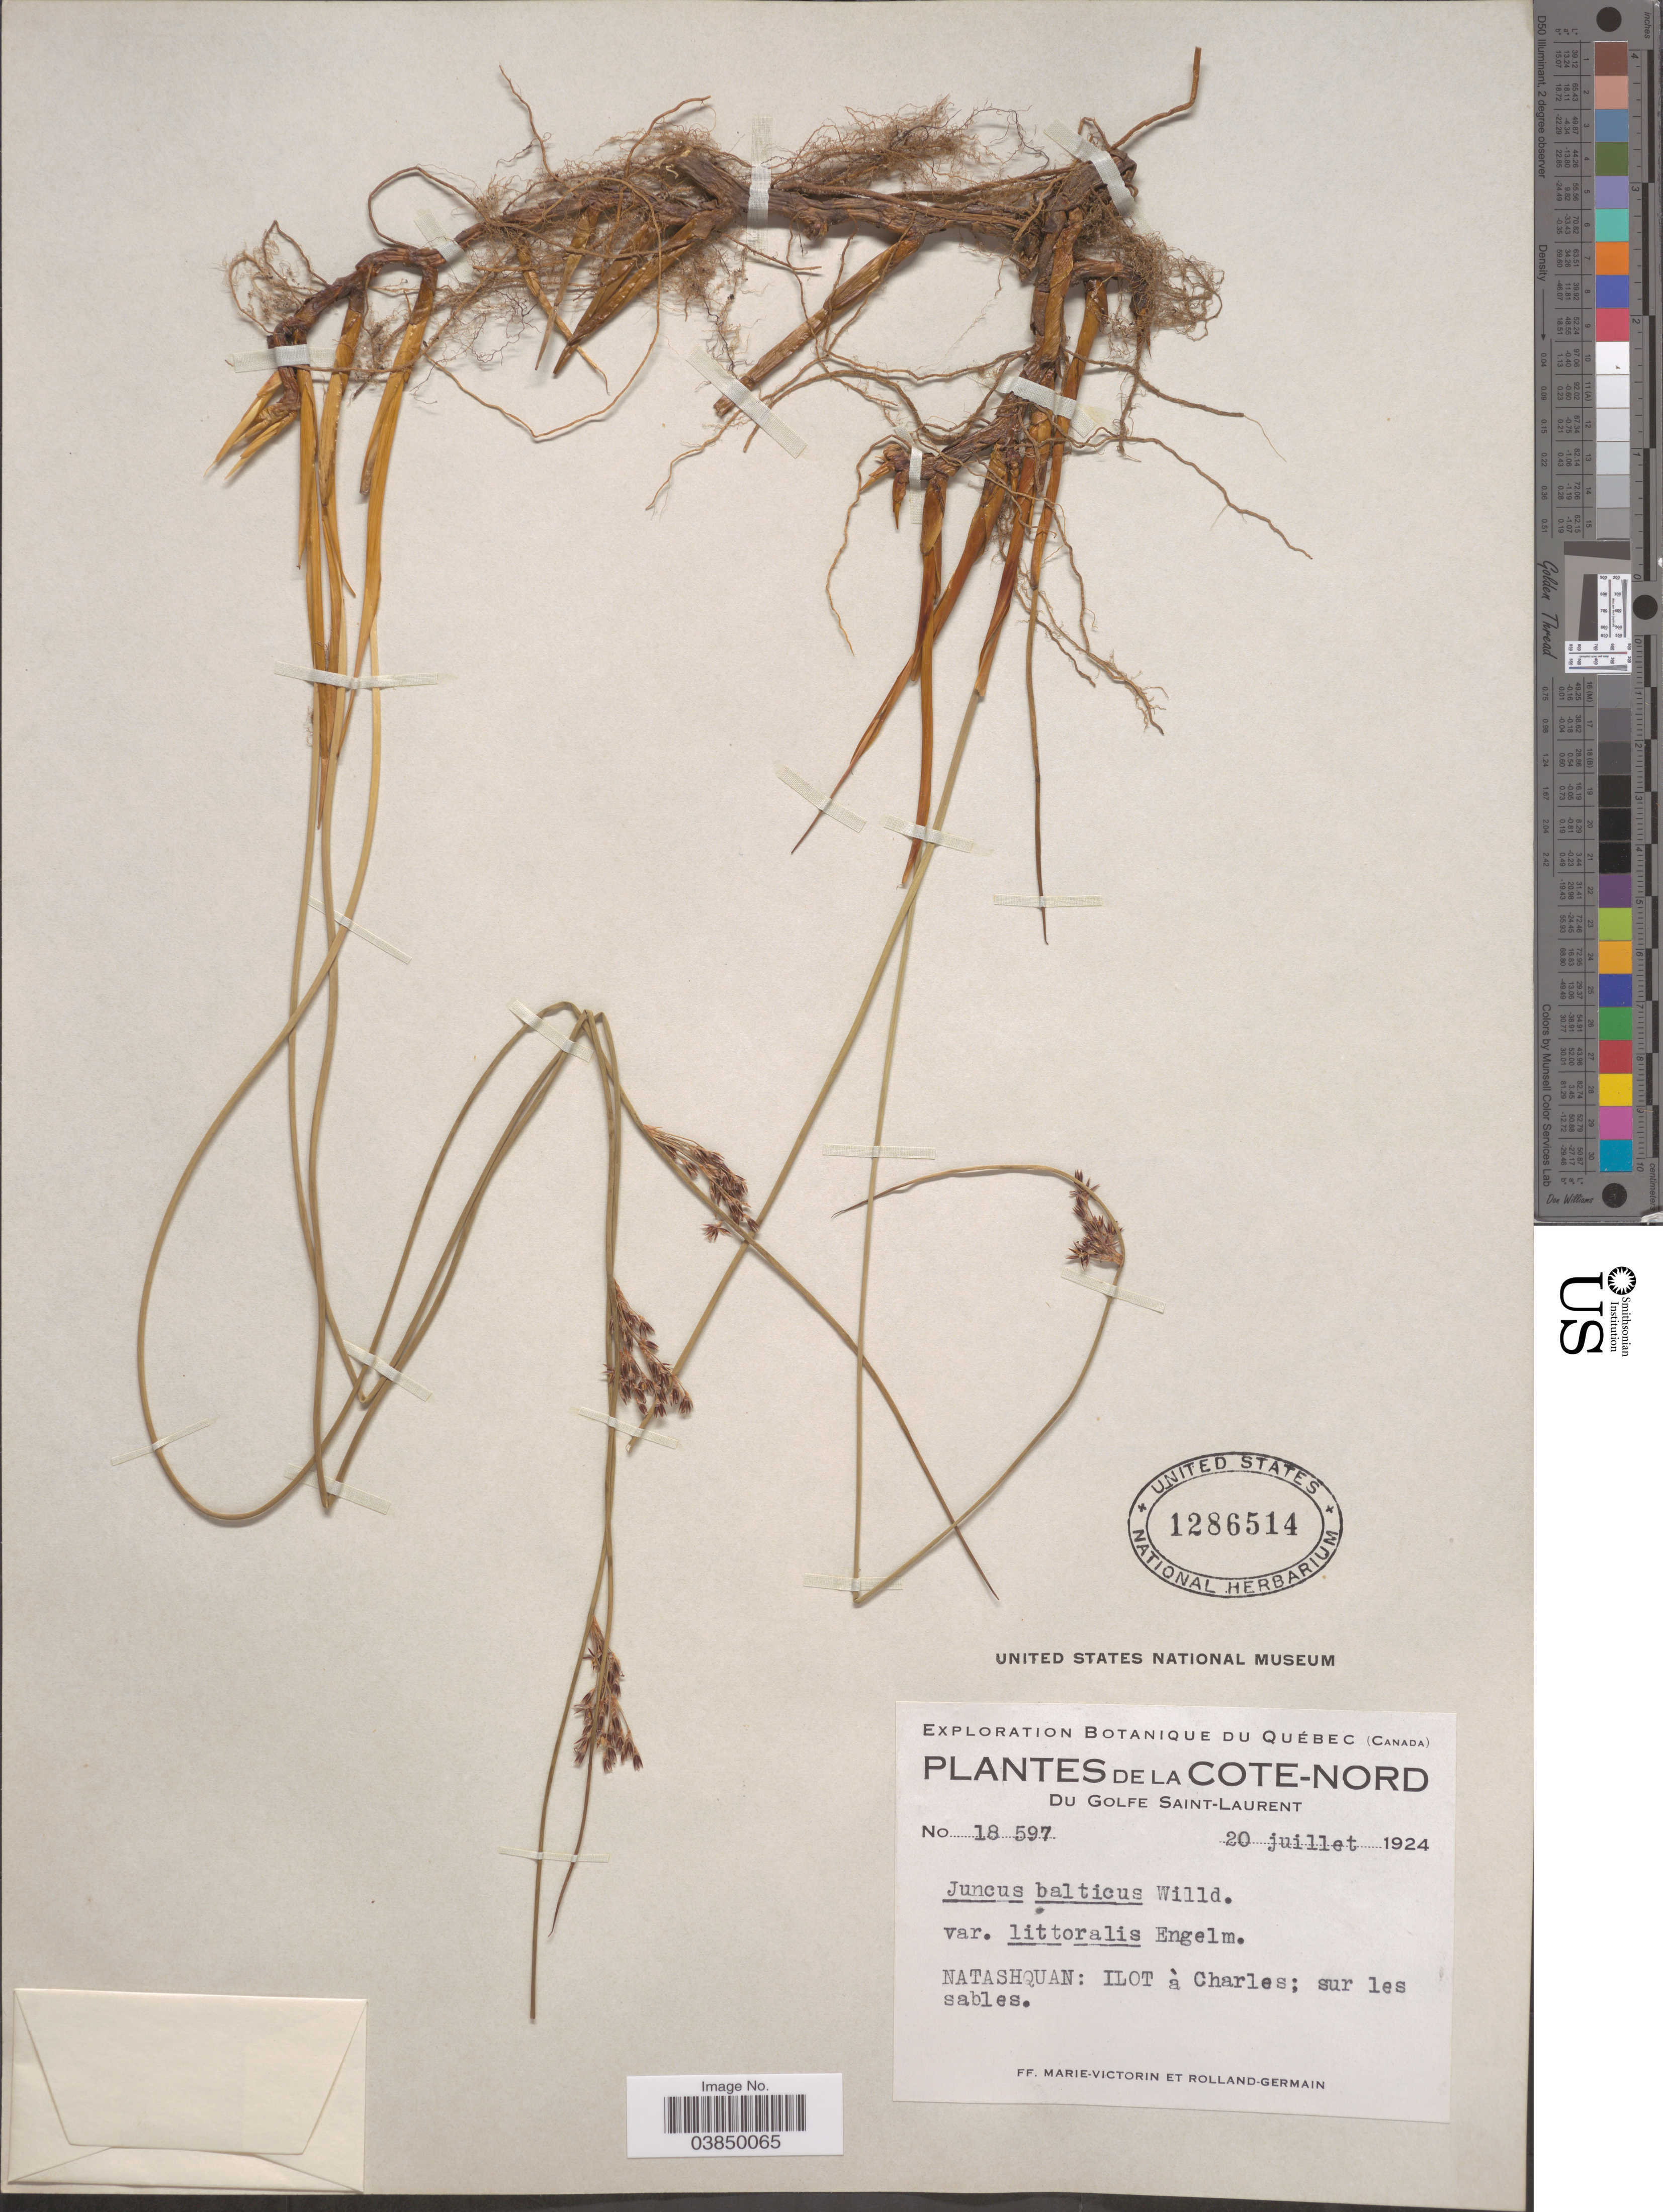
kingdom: Plantae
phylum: Tracheophyta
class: Liliopsida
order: Poales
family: Juncaceae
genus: Juncus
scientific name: Juncus balticus var. littoralis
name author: Engelm.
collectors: F. Marie-Victorin & Rolland-Germain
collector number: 18597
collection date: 1924-07-20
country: Canada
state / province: Quebec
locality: La Cote-nord du Golfe Saint-Laurent. Natashquan: Ilot à Charles.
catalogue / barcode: US 1286514